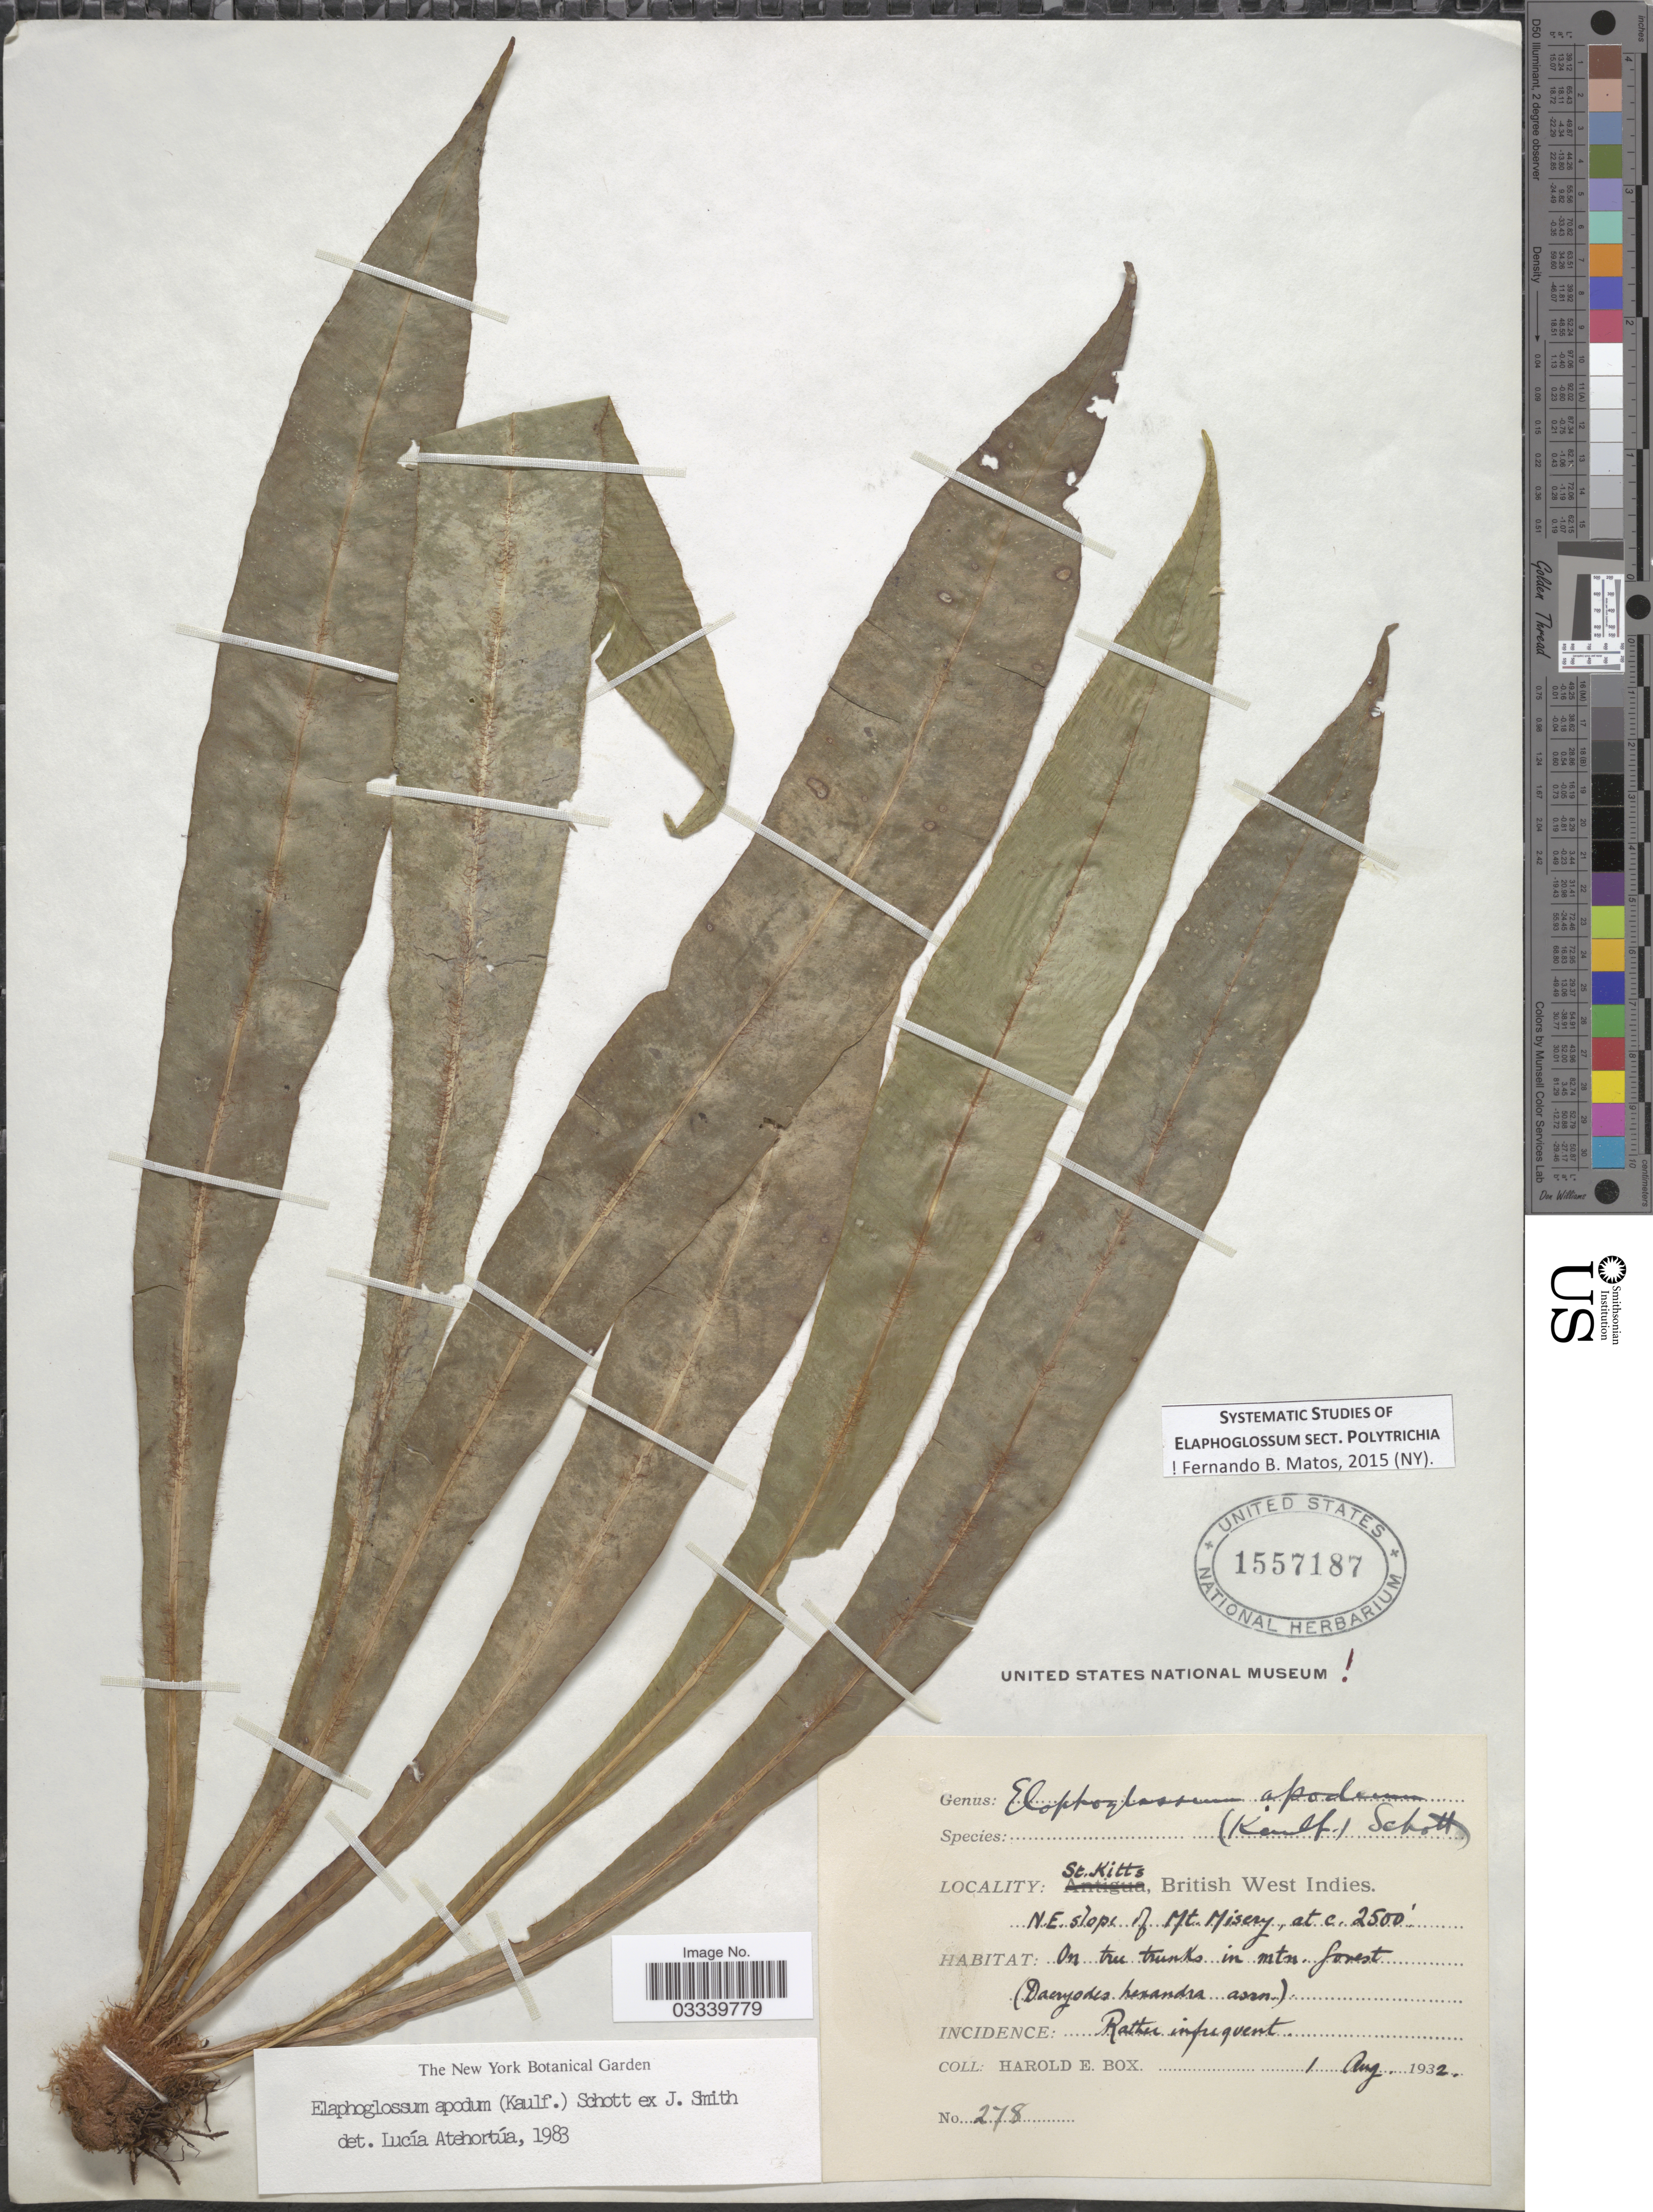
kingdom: Plantae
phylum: Tracheophyta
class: Polypodiopsida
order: Polypodiales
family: Dryopteridaceae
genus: Elaphoglossum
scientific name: Elaphoglossum apodum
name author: (Kaulf.) Schott ex J. Sm.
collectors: H. E. Box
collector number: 278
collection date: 1932-08-01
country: St. Christopher-Nevis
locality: St. Kitts, British West Indies. N.E. slope of Mt. Misery.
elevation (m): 762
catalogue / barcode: US 1557187